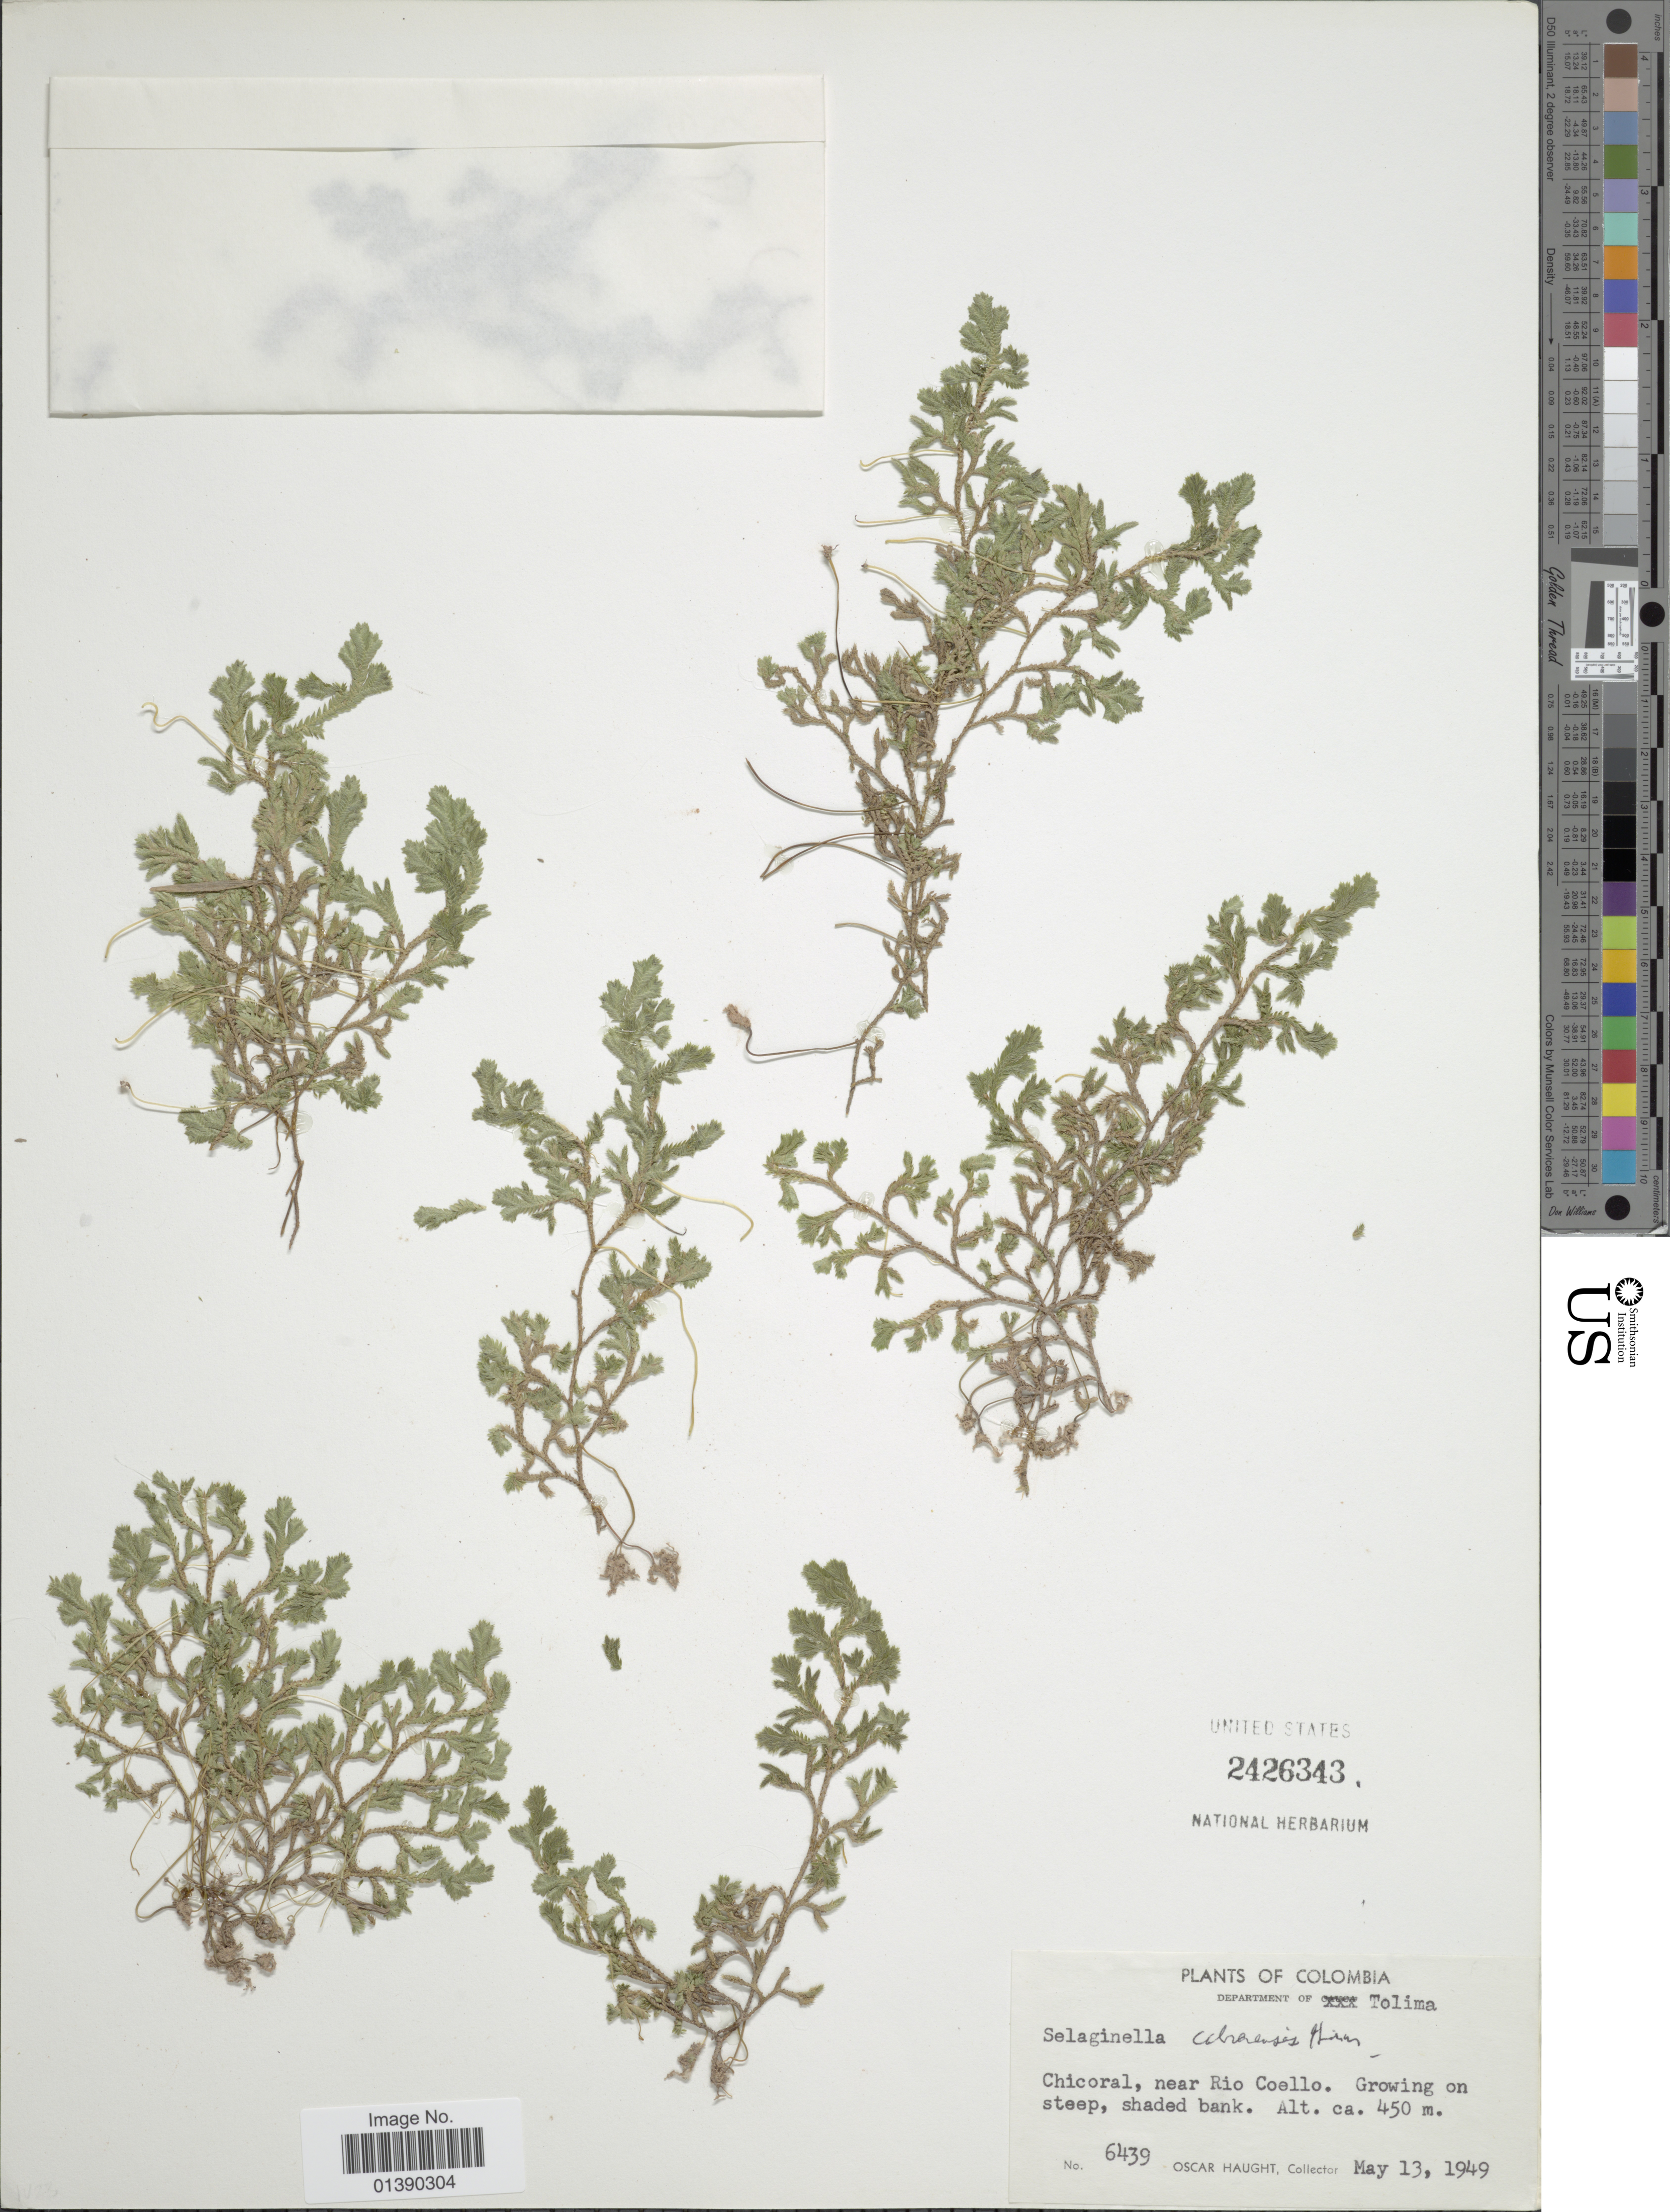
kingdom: Plantae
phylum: Tracheophyta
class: Lycopodiopsida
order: Selaginellales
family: Selaginellaceae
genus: Selaginella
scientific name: Selaginella cabrerensis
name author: Hieron.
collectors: O. L. Haught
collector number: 6439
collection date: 1949-05-13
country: Colombia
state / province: Tolima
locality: Chicoral, near Rio Coello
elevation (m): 450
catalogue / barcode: US 2426343